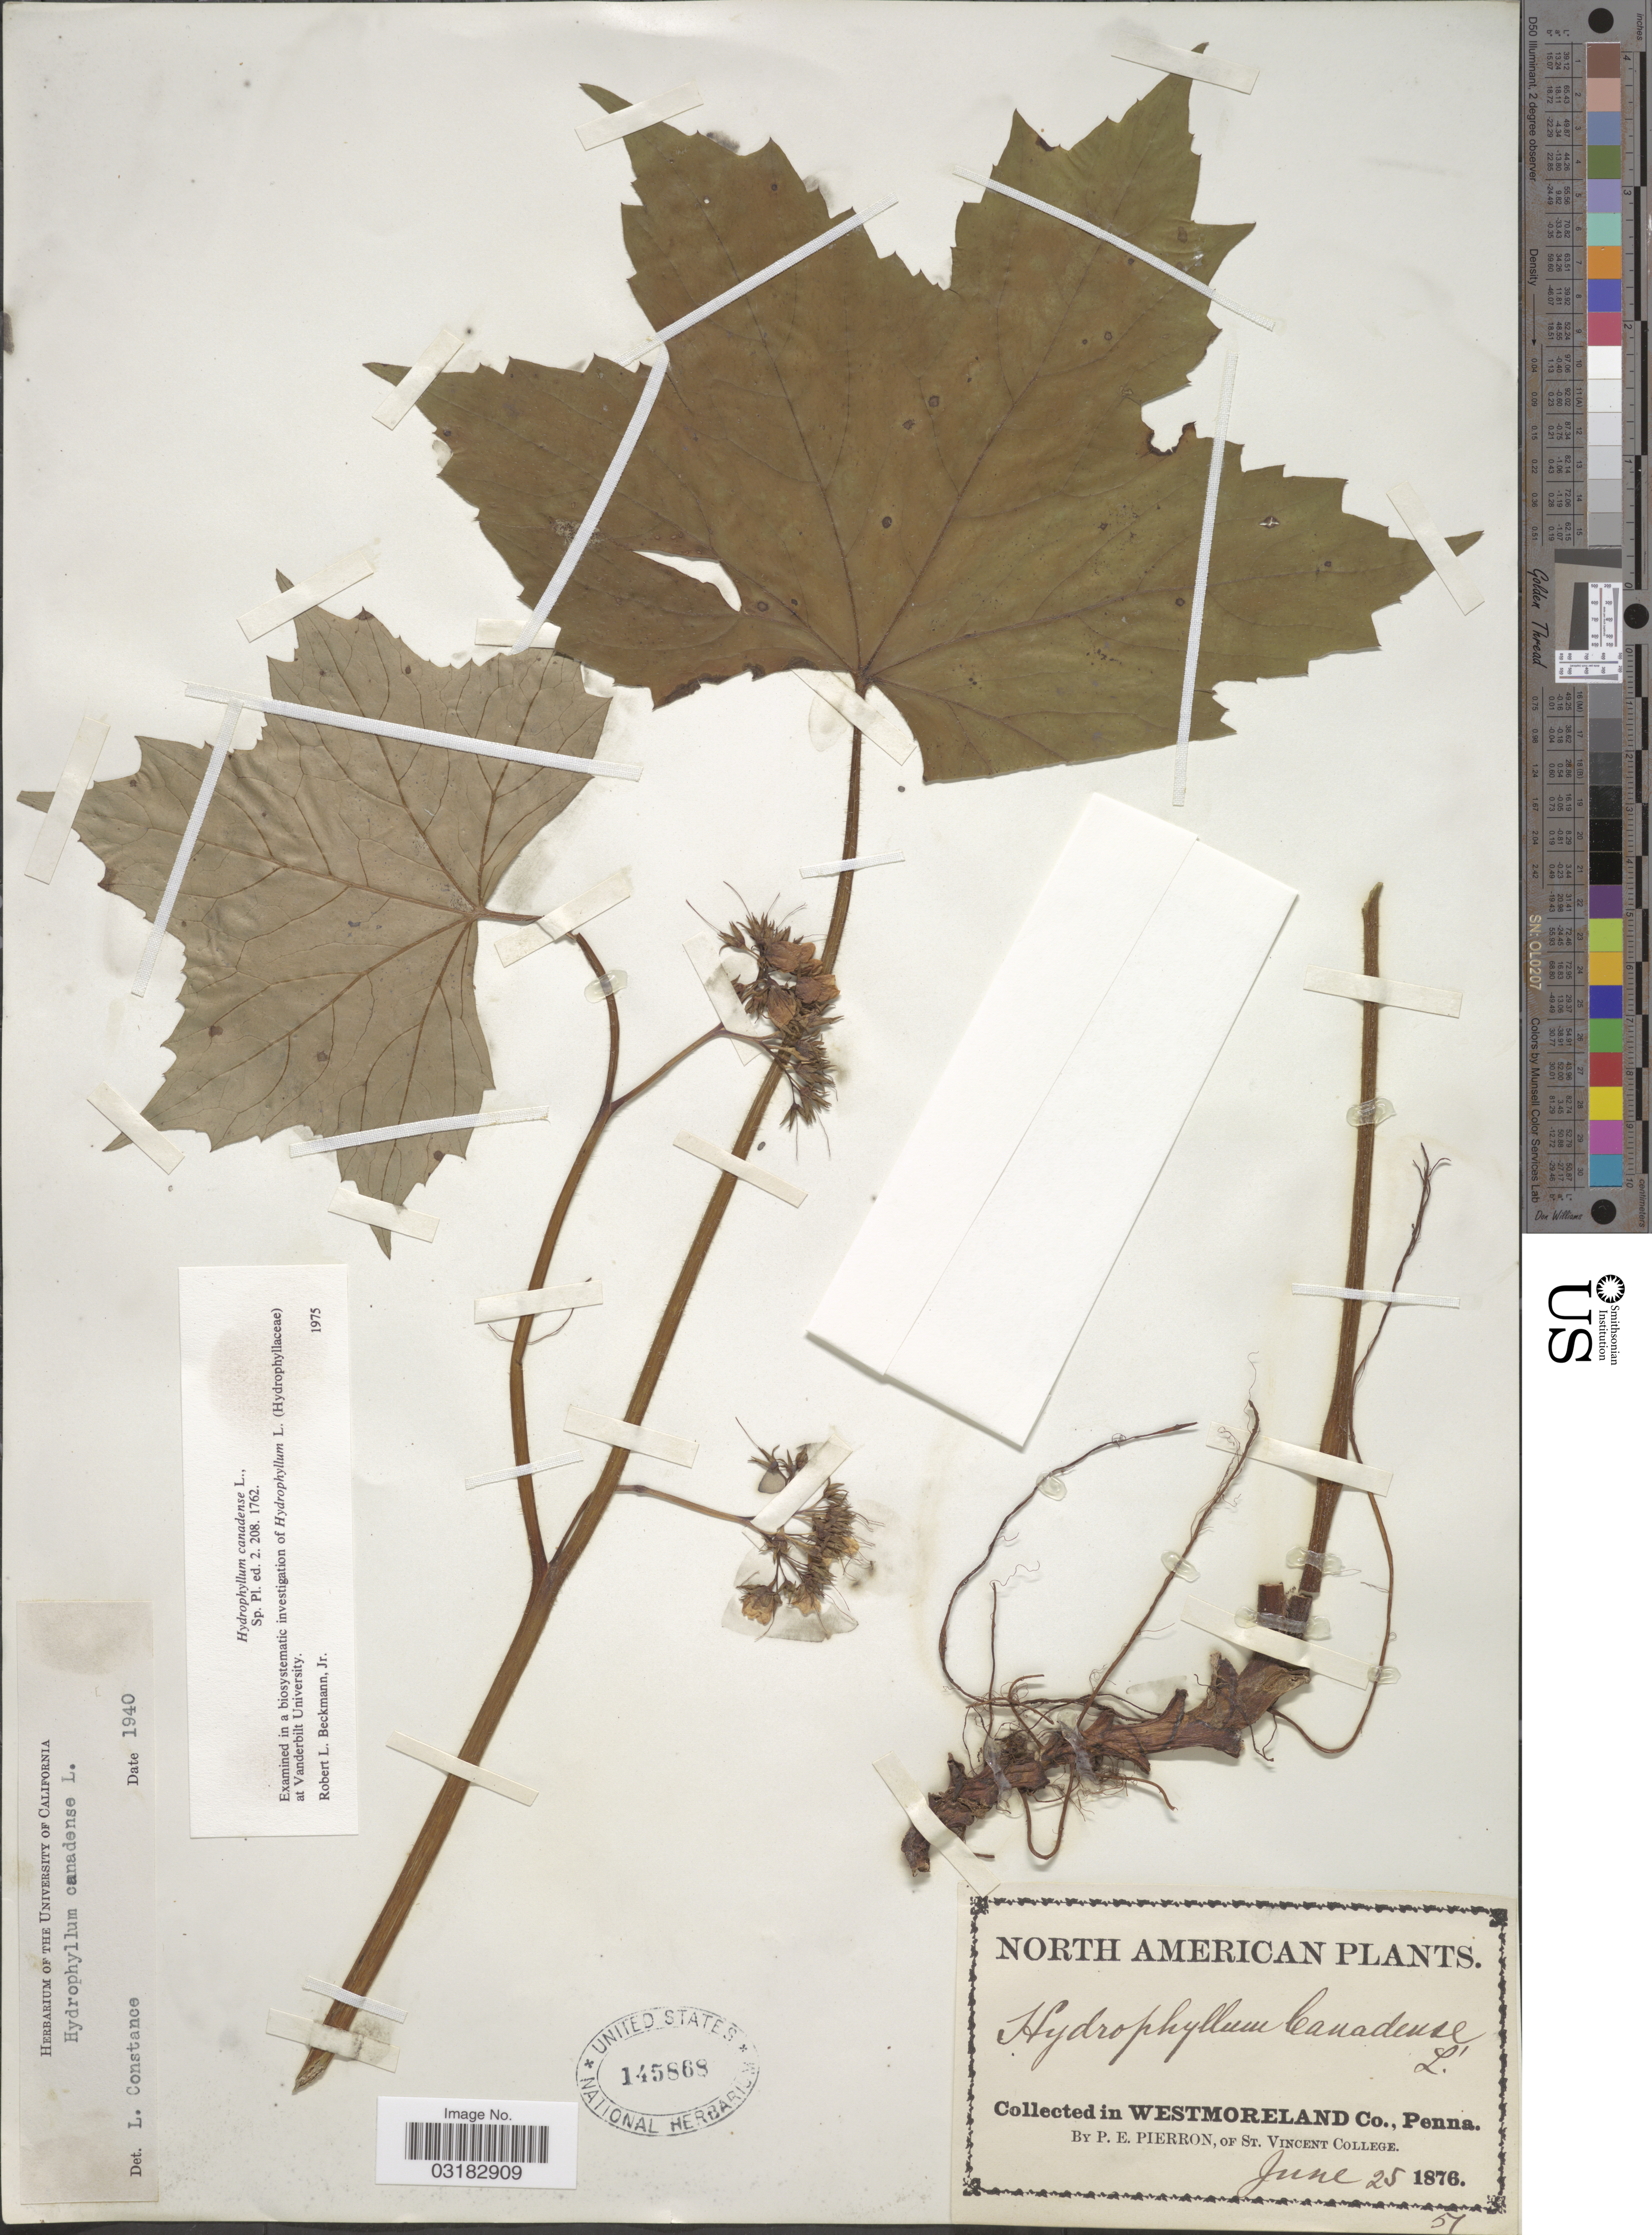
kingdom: Plantae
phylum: Tracheophyta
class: Magnoliopsida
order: Boraginales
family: Hydrophyllaceae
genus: Hydrophyllum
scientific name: Hydrophyllum canadense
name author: L.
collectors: P. Pierron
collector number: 57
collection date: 1876-06-25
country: United States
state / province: Pennsylvania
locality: Westmoreland Co.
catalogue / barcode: US 145868